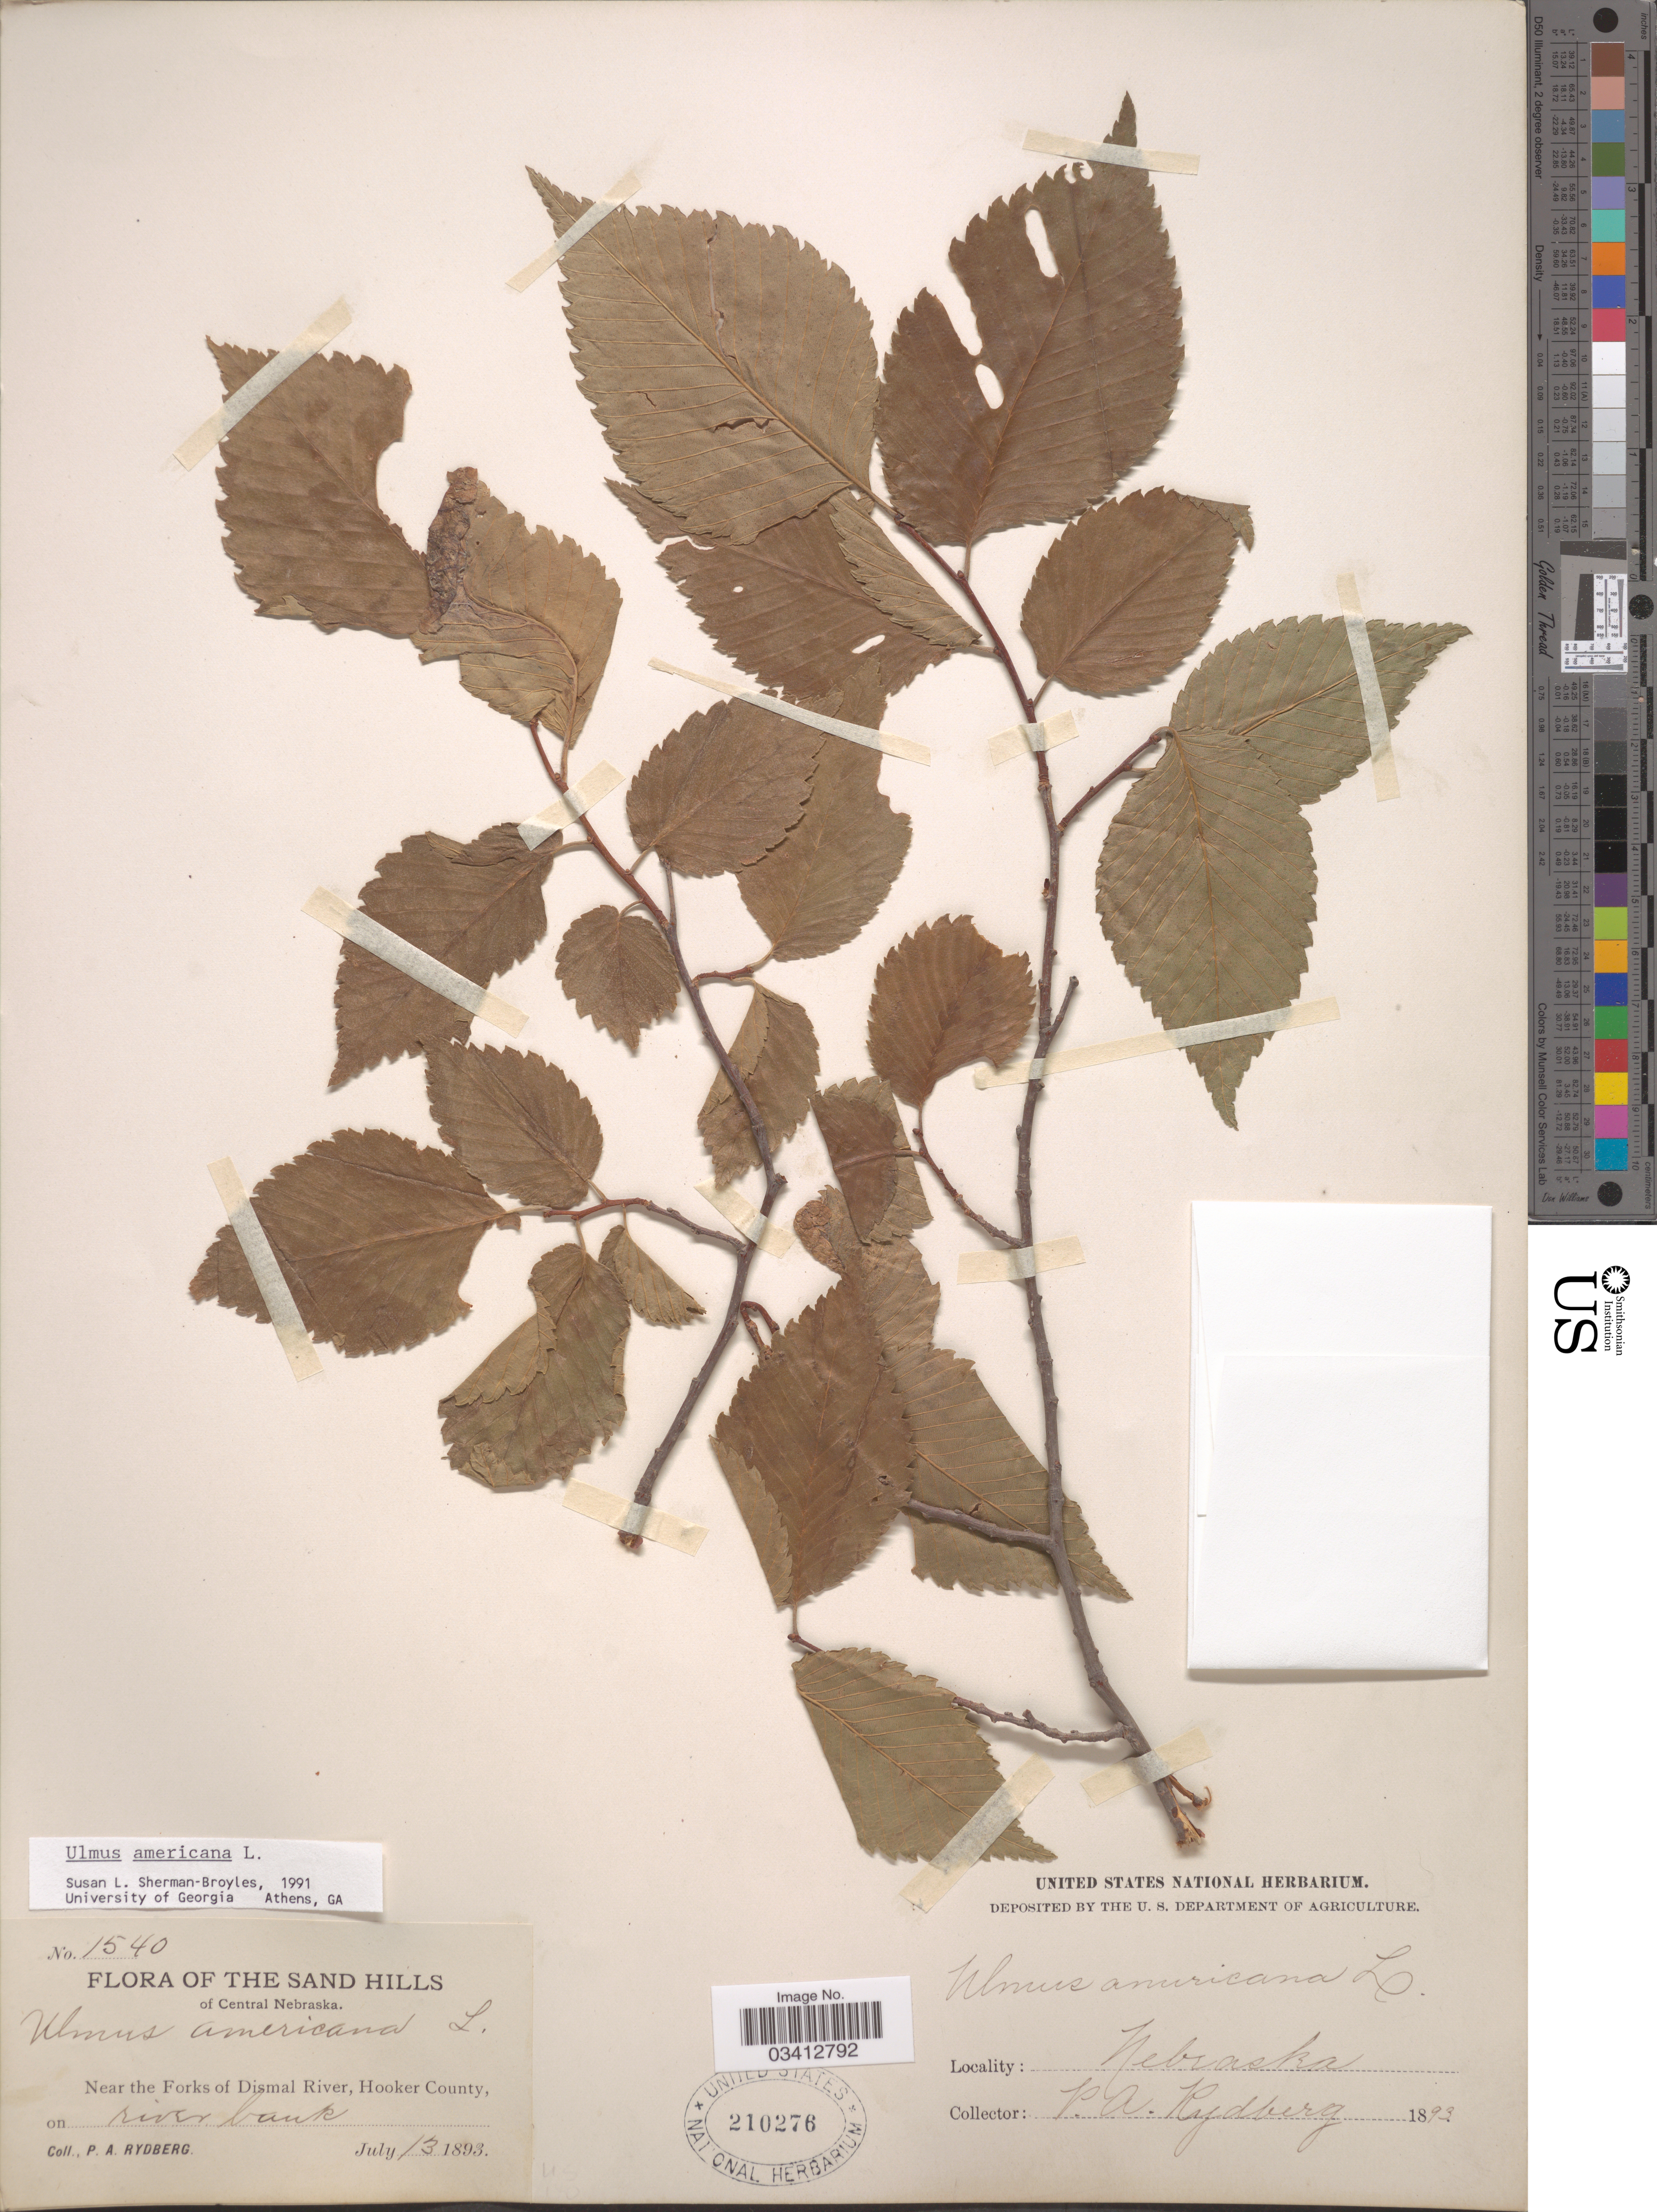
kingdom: Plantae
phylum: Tracheophyta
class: Magnoliopsida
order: Rosales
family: Ulmaceae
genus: Ulmus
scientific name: Ulmus americana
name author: L.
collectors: P. A. Rydberg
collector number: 1540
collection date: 1893-07-13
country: United States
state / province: Nebraska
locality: The Sand Hills of Central Nebraska. Near the Forks of Dismal River, Hooker County, on river bank.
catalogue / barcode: US 210276